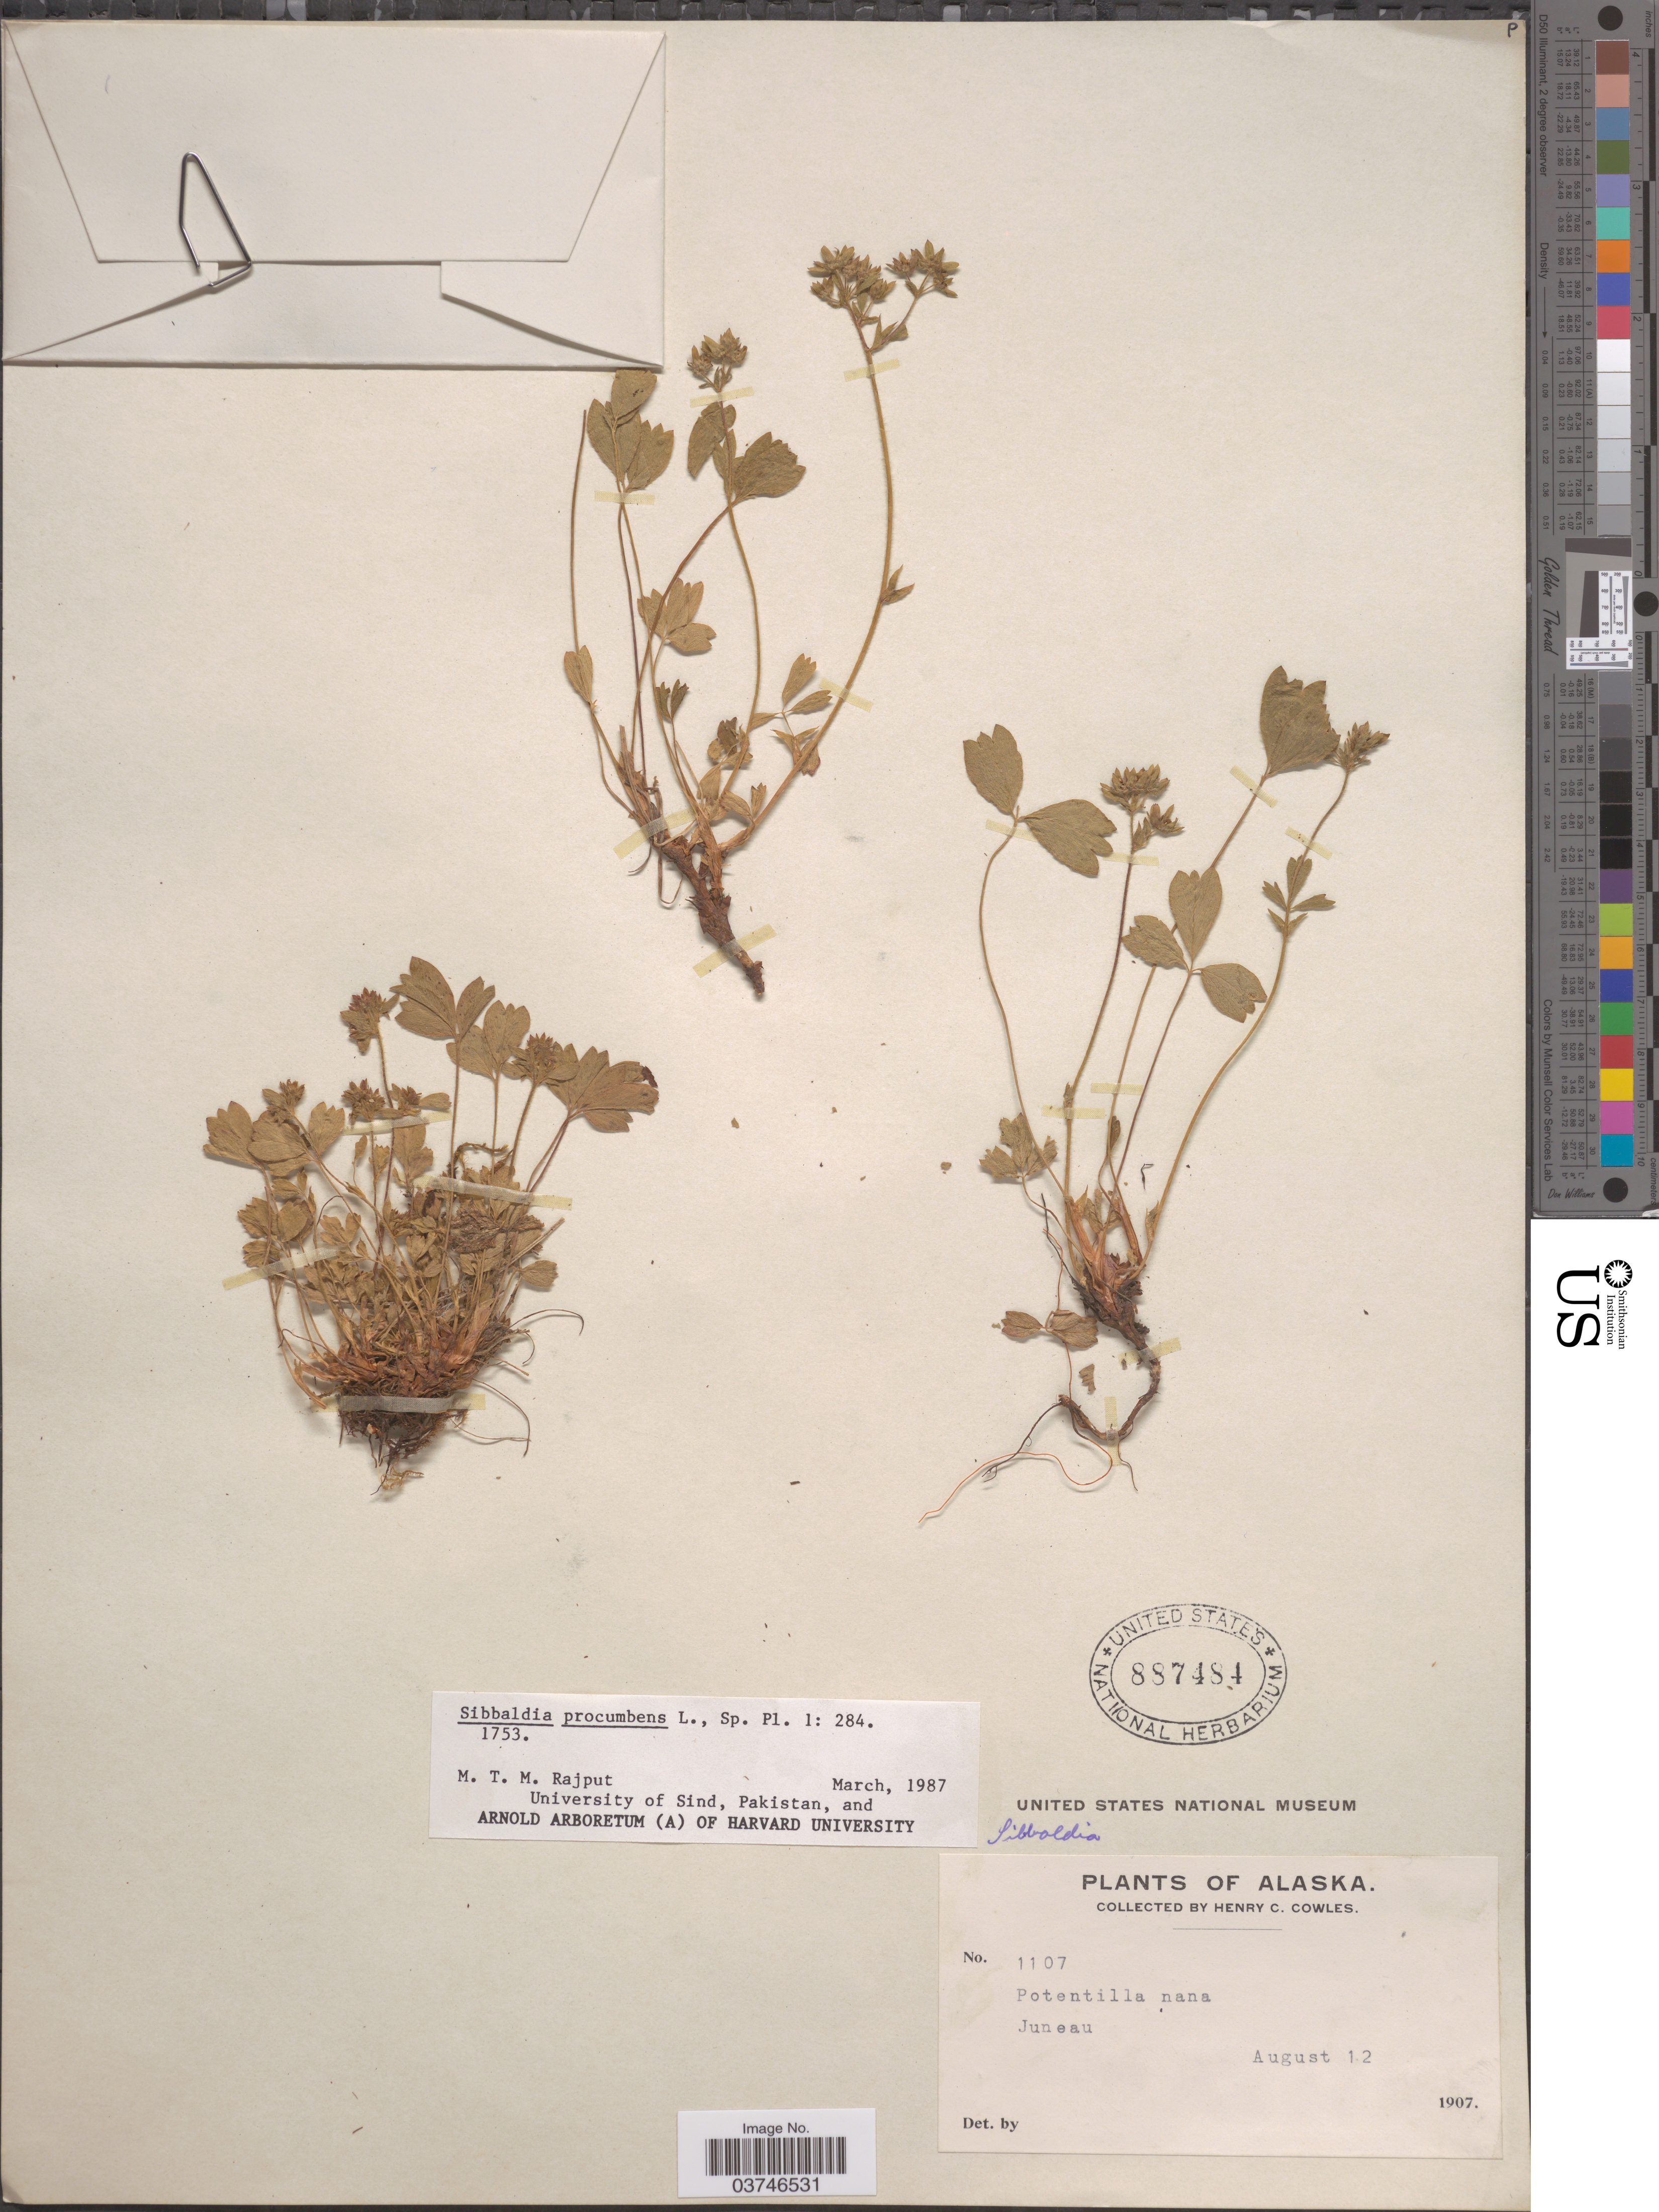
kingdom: Plantae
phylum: Tracheophyta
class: Magnoliopsida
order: Rosales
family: Rosaceae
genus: Sibbaldia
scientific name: Sibbaldia procumbens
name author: L.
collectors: H. Cowles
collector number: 1107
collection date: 1907-08-12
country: United States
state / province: Alaska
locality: Juneau.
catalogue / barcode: US 887484